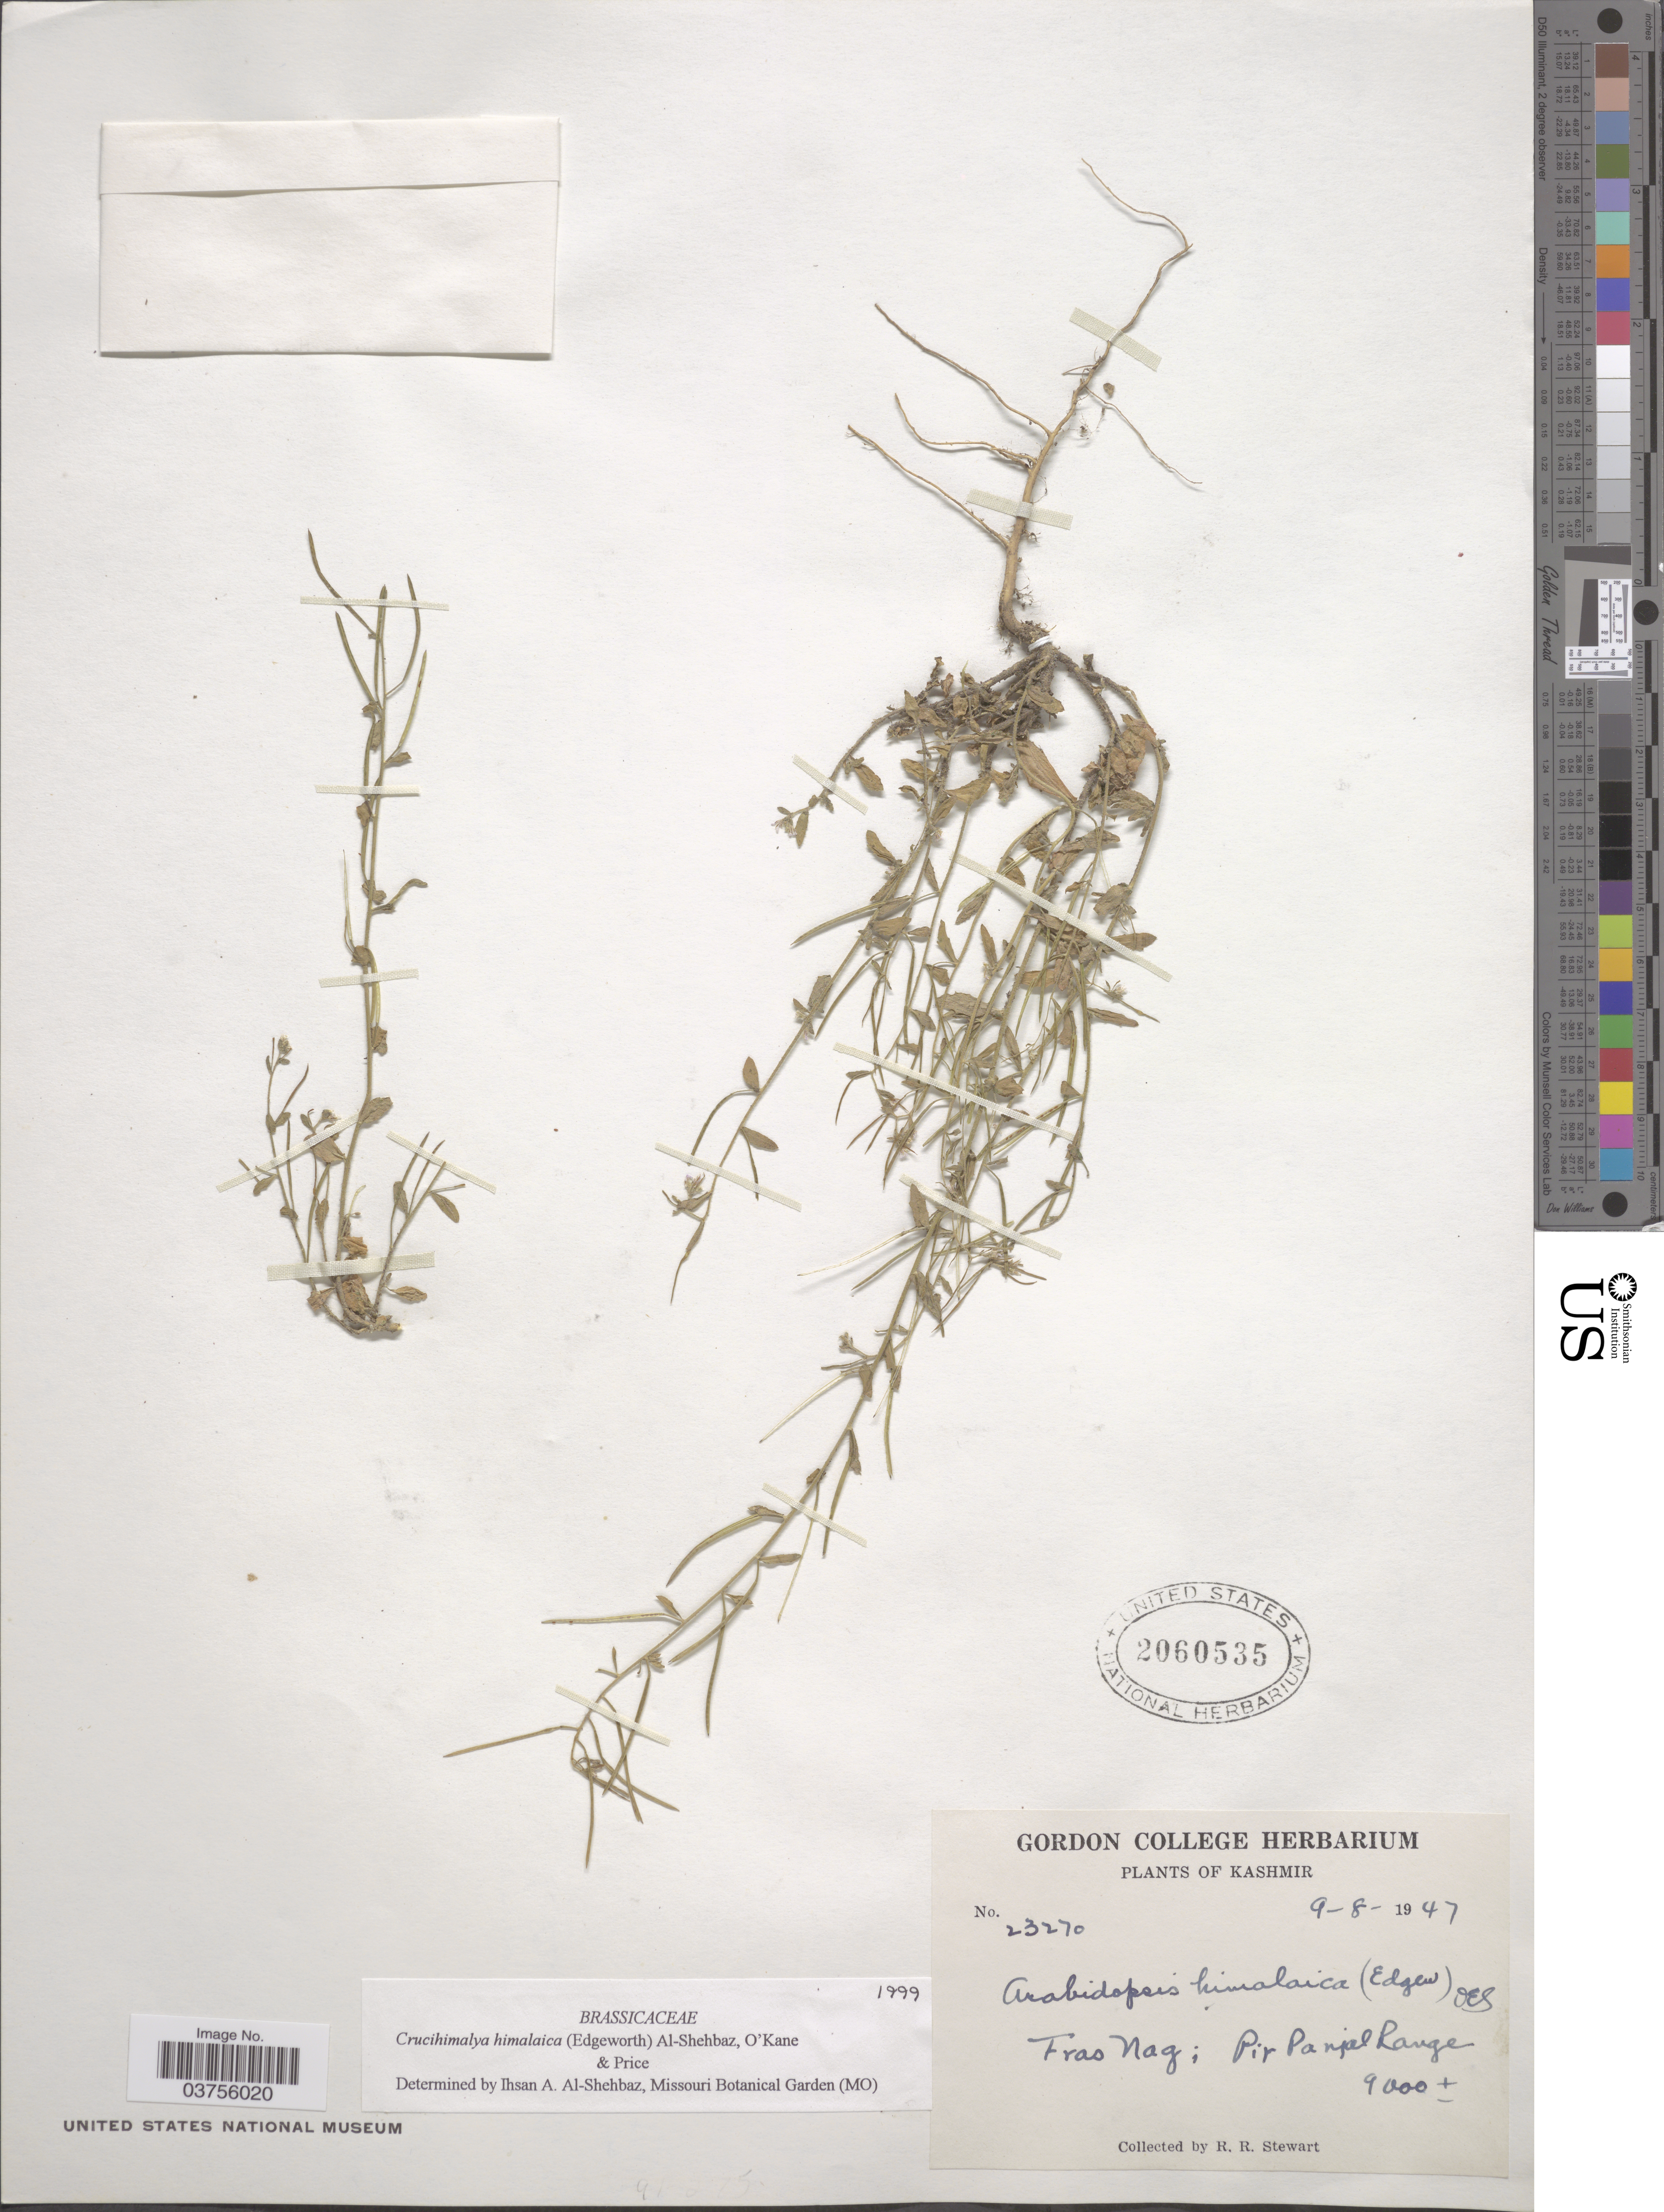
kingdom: Plantae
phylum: Tracheophyta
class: Magnoliopsida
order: Brassicales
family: Brassicaceae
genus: Crucihimalaya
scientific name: Crucihimalaya himalaica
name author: (Edgew.) Al-Shehbaz et al.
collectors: R. Stewart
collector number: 23270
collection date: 1947-08-09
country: India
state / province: Jammu and Kashmir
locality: Kashmir. Fras Nag; Pir Panjal Range.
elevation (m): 2743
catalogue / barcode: US 2060535